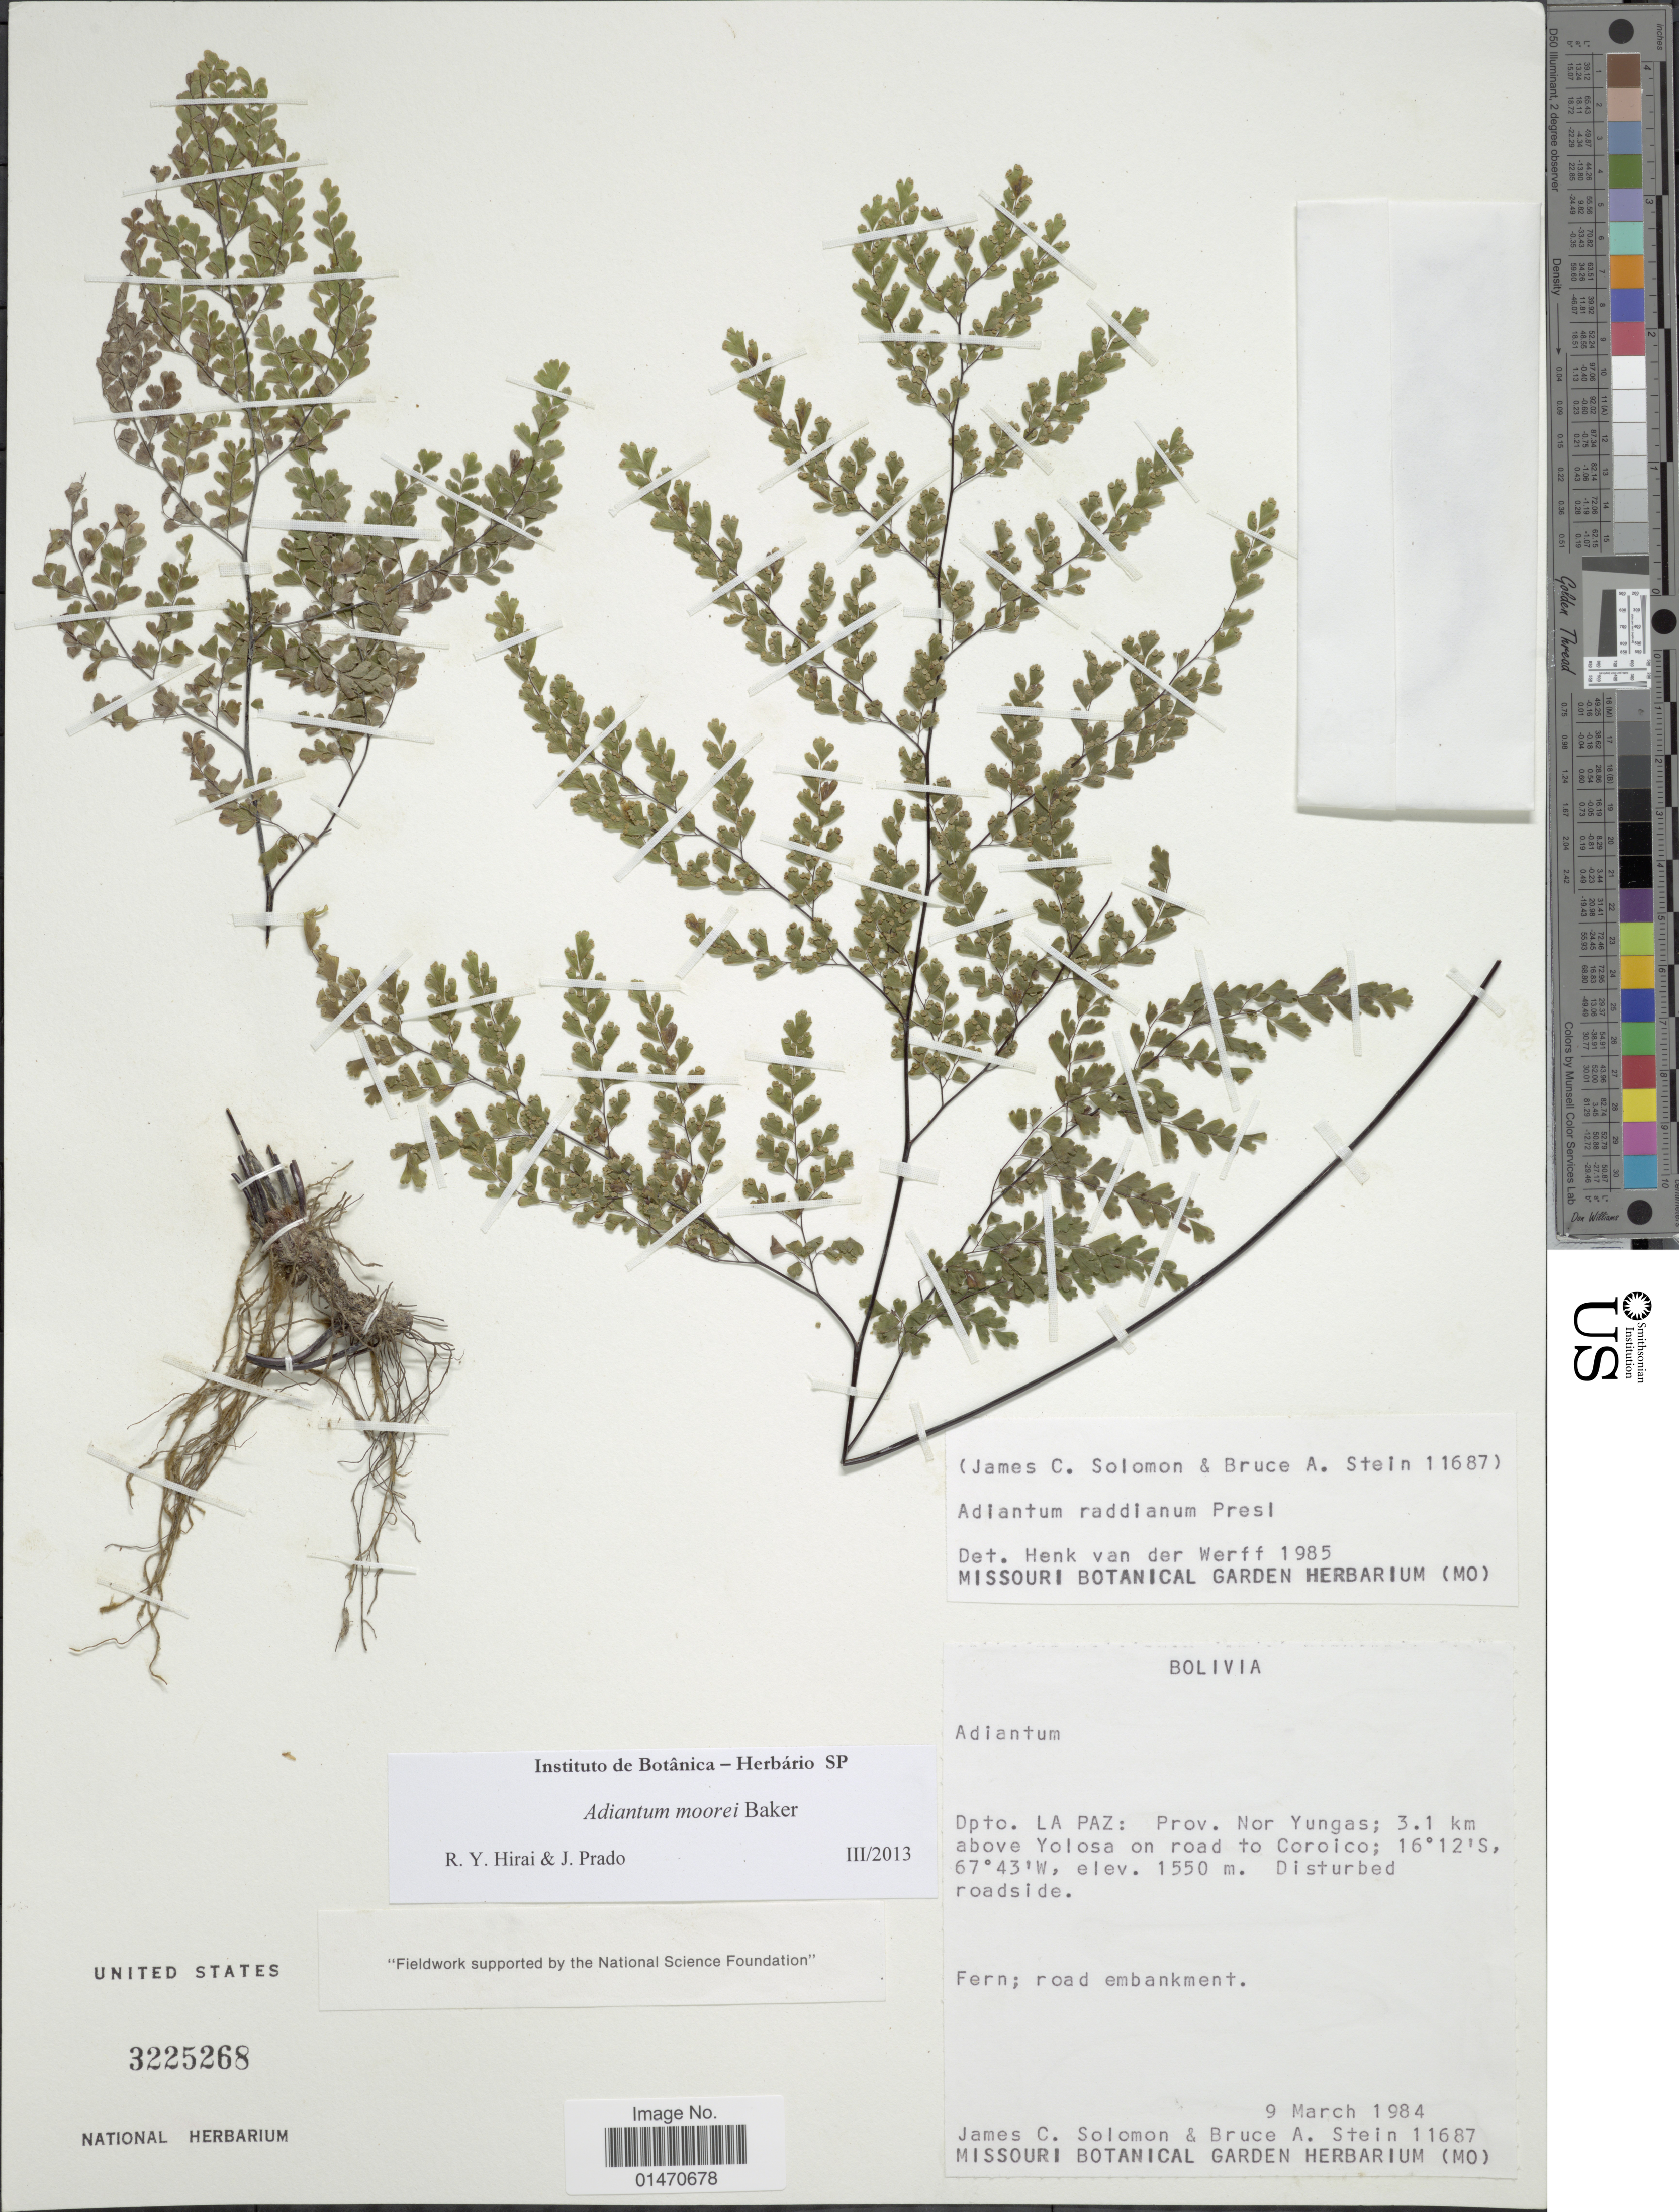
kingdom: Plantae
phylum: Tracheophyta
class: Polypodiopsida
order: Polypodiales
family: Pteridaceae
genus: Adiantum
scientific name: Adiantum moorei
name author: Baker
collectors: J. C. Solomon & B. A. Stein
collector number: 11687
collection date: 1984-03-09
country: Bolivia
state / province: La Paz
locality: Dpto. La paz: prov. Nor Yungas; 3.1 km above Yolosa on road to Coroico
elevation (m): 1550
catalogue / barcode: US 3225268